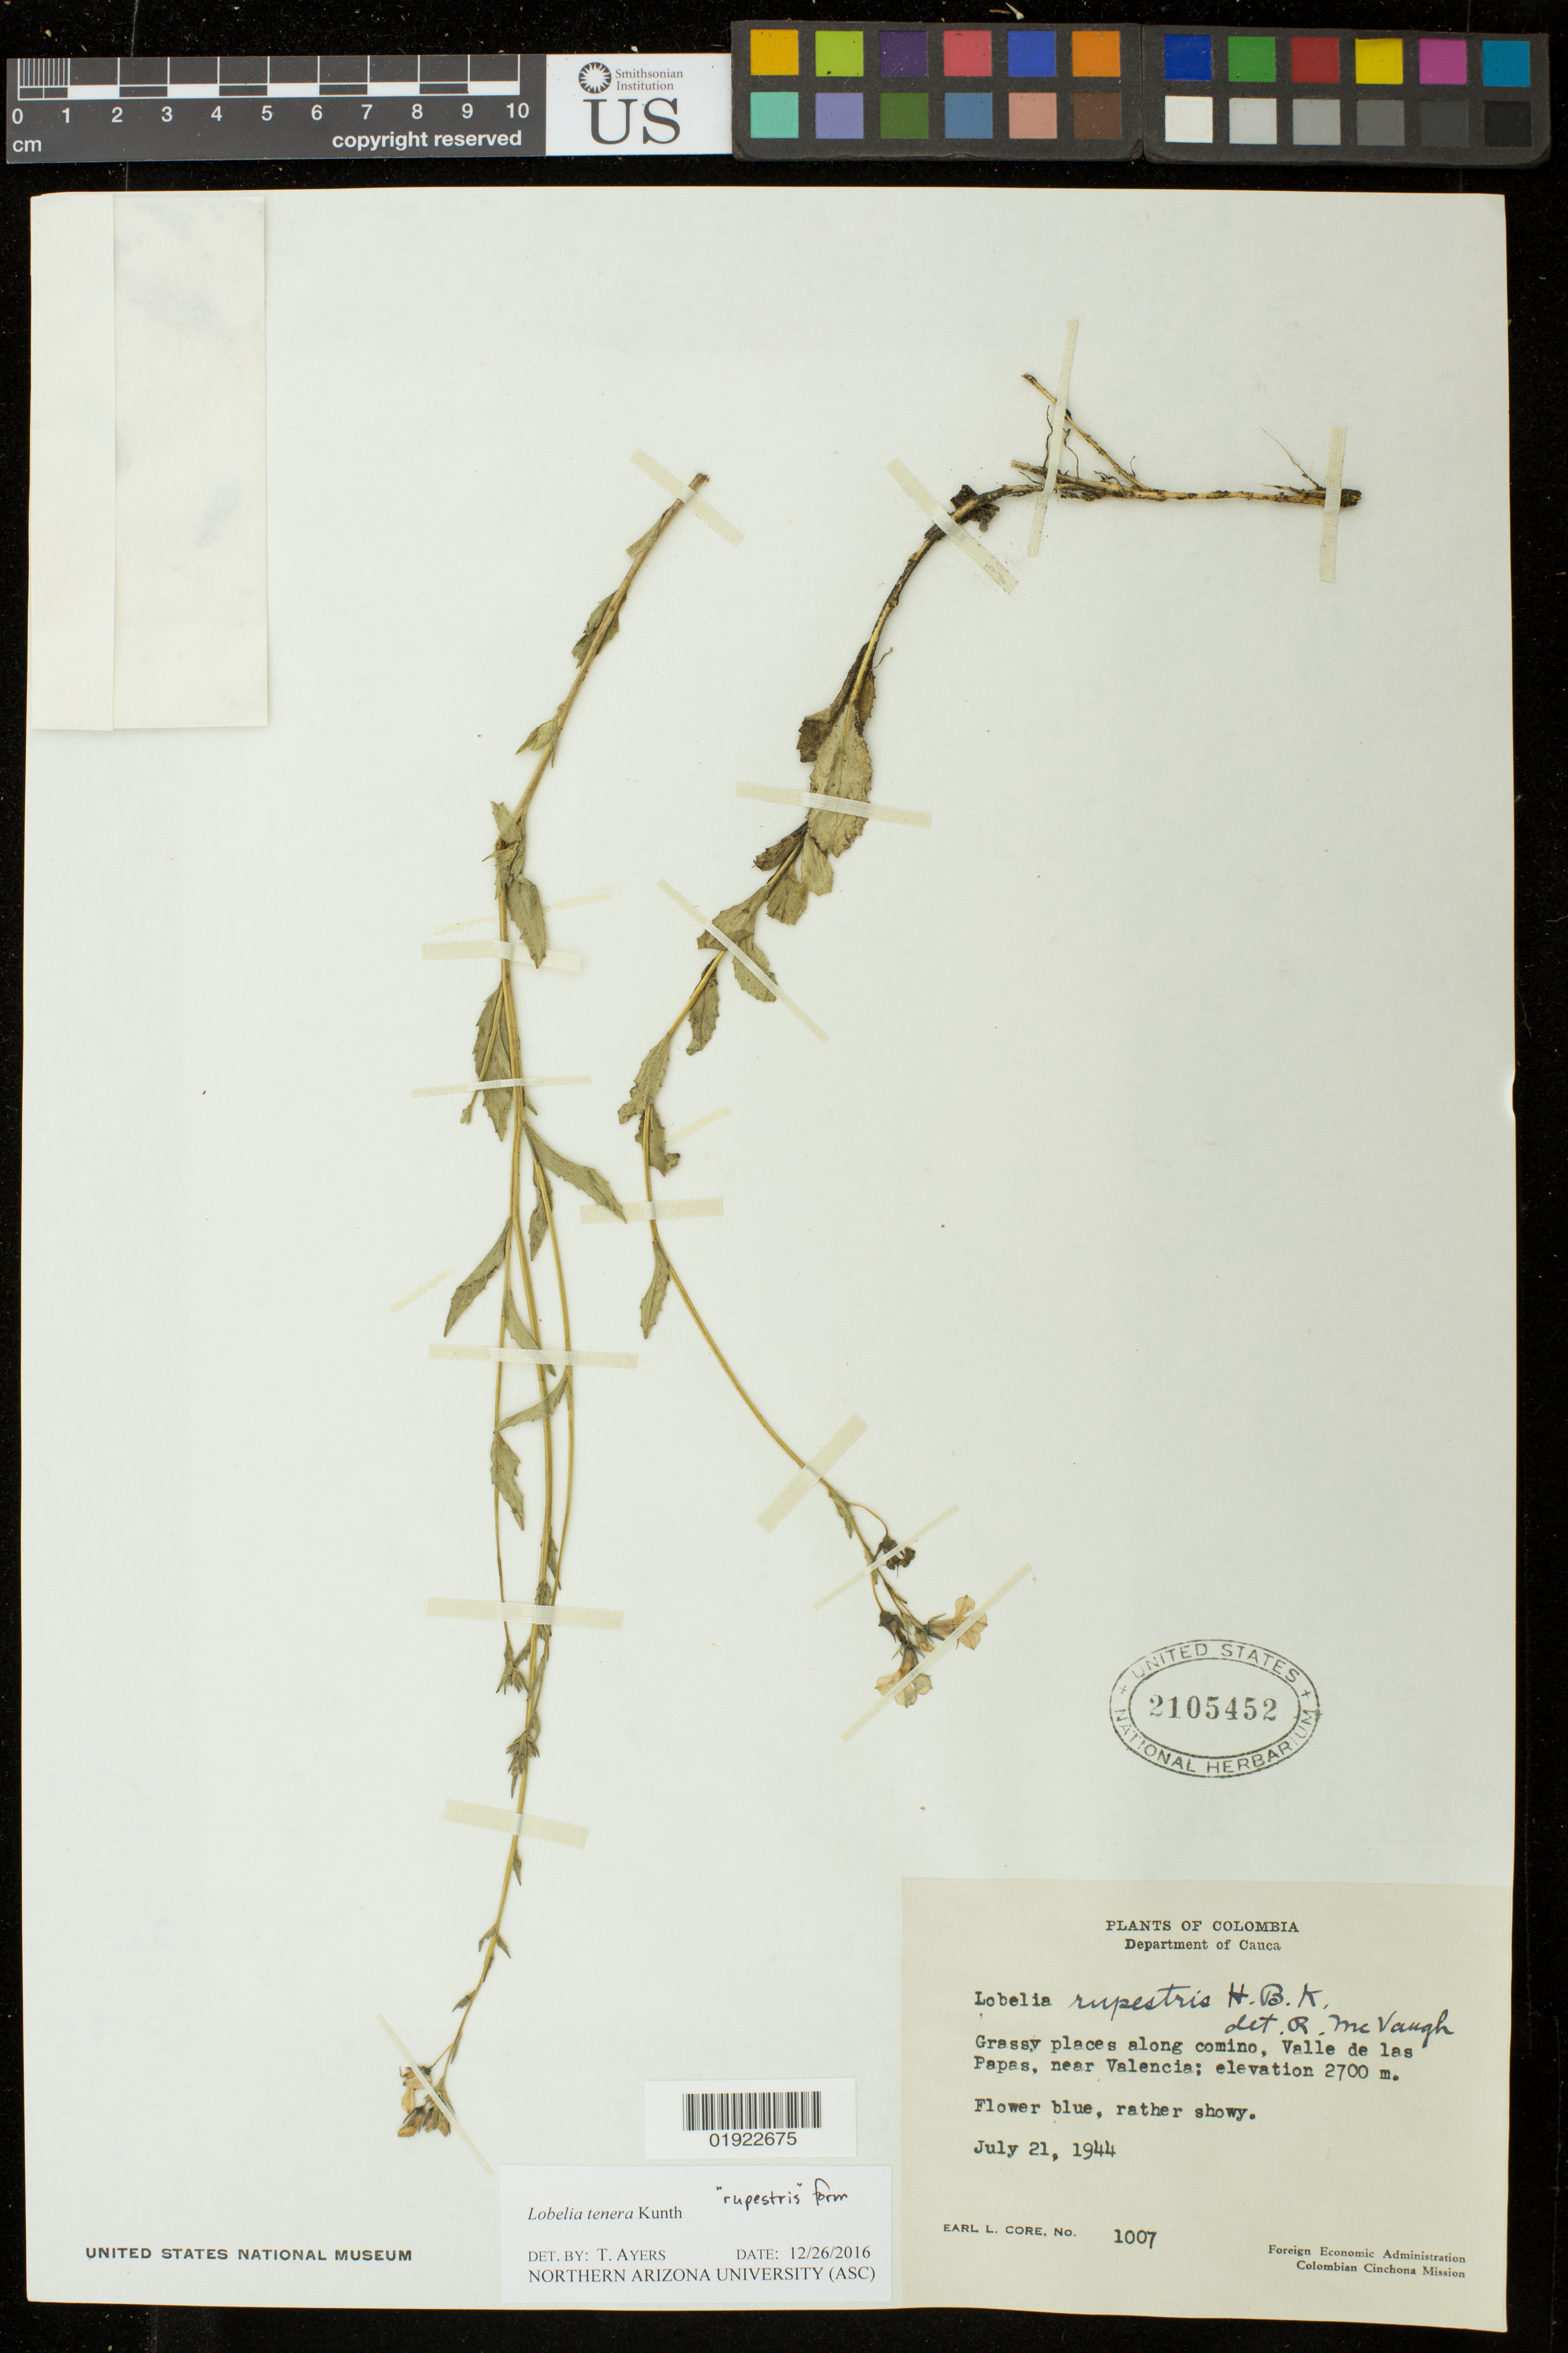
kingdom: Plantae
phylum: Tracheophyta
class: Magnoliopsida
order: Asterales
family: Campanulaceae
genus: Lobelia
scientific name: Lobelia tenera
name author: Kunth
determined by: Ayers, Tina J.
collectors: E. L. Core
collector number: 1007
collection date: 1944-07-21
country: Colombia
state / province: Cauca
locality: Valle de las Papas, near Valencia.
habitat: Grassy place along camino.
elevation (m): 2700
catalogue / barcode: US 2105452